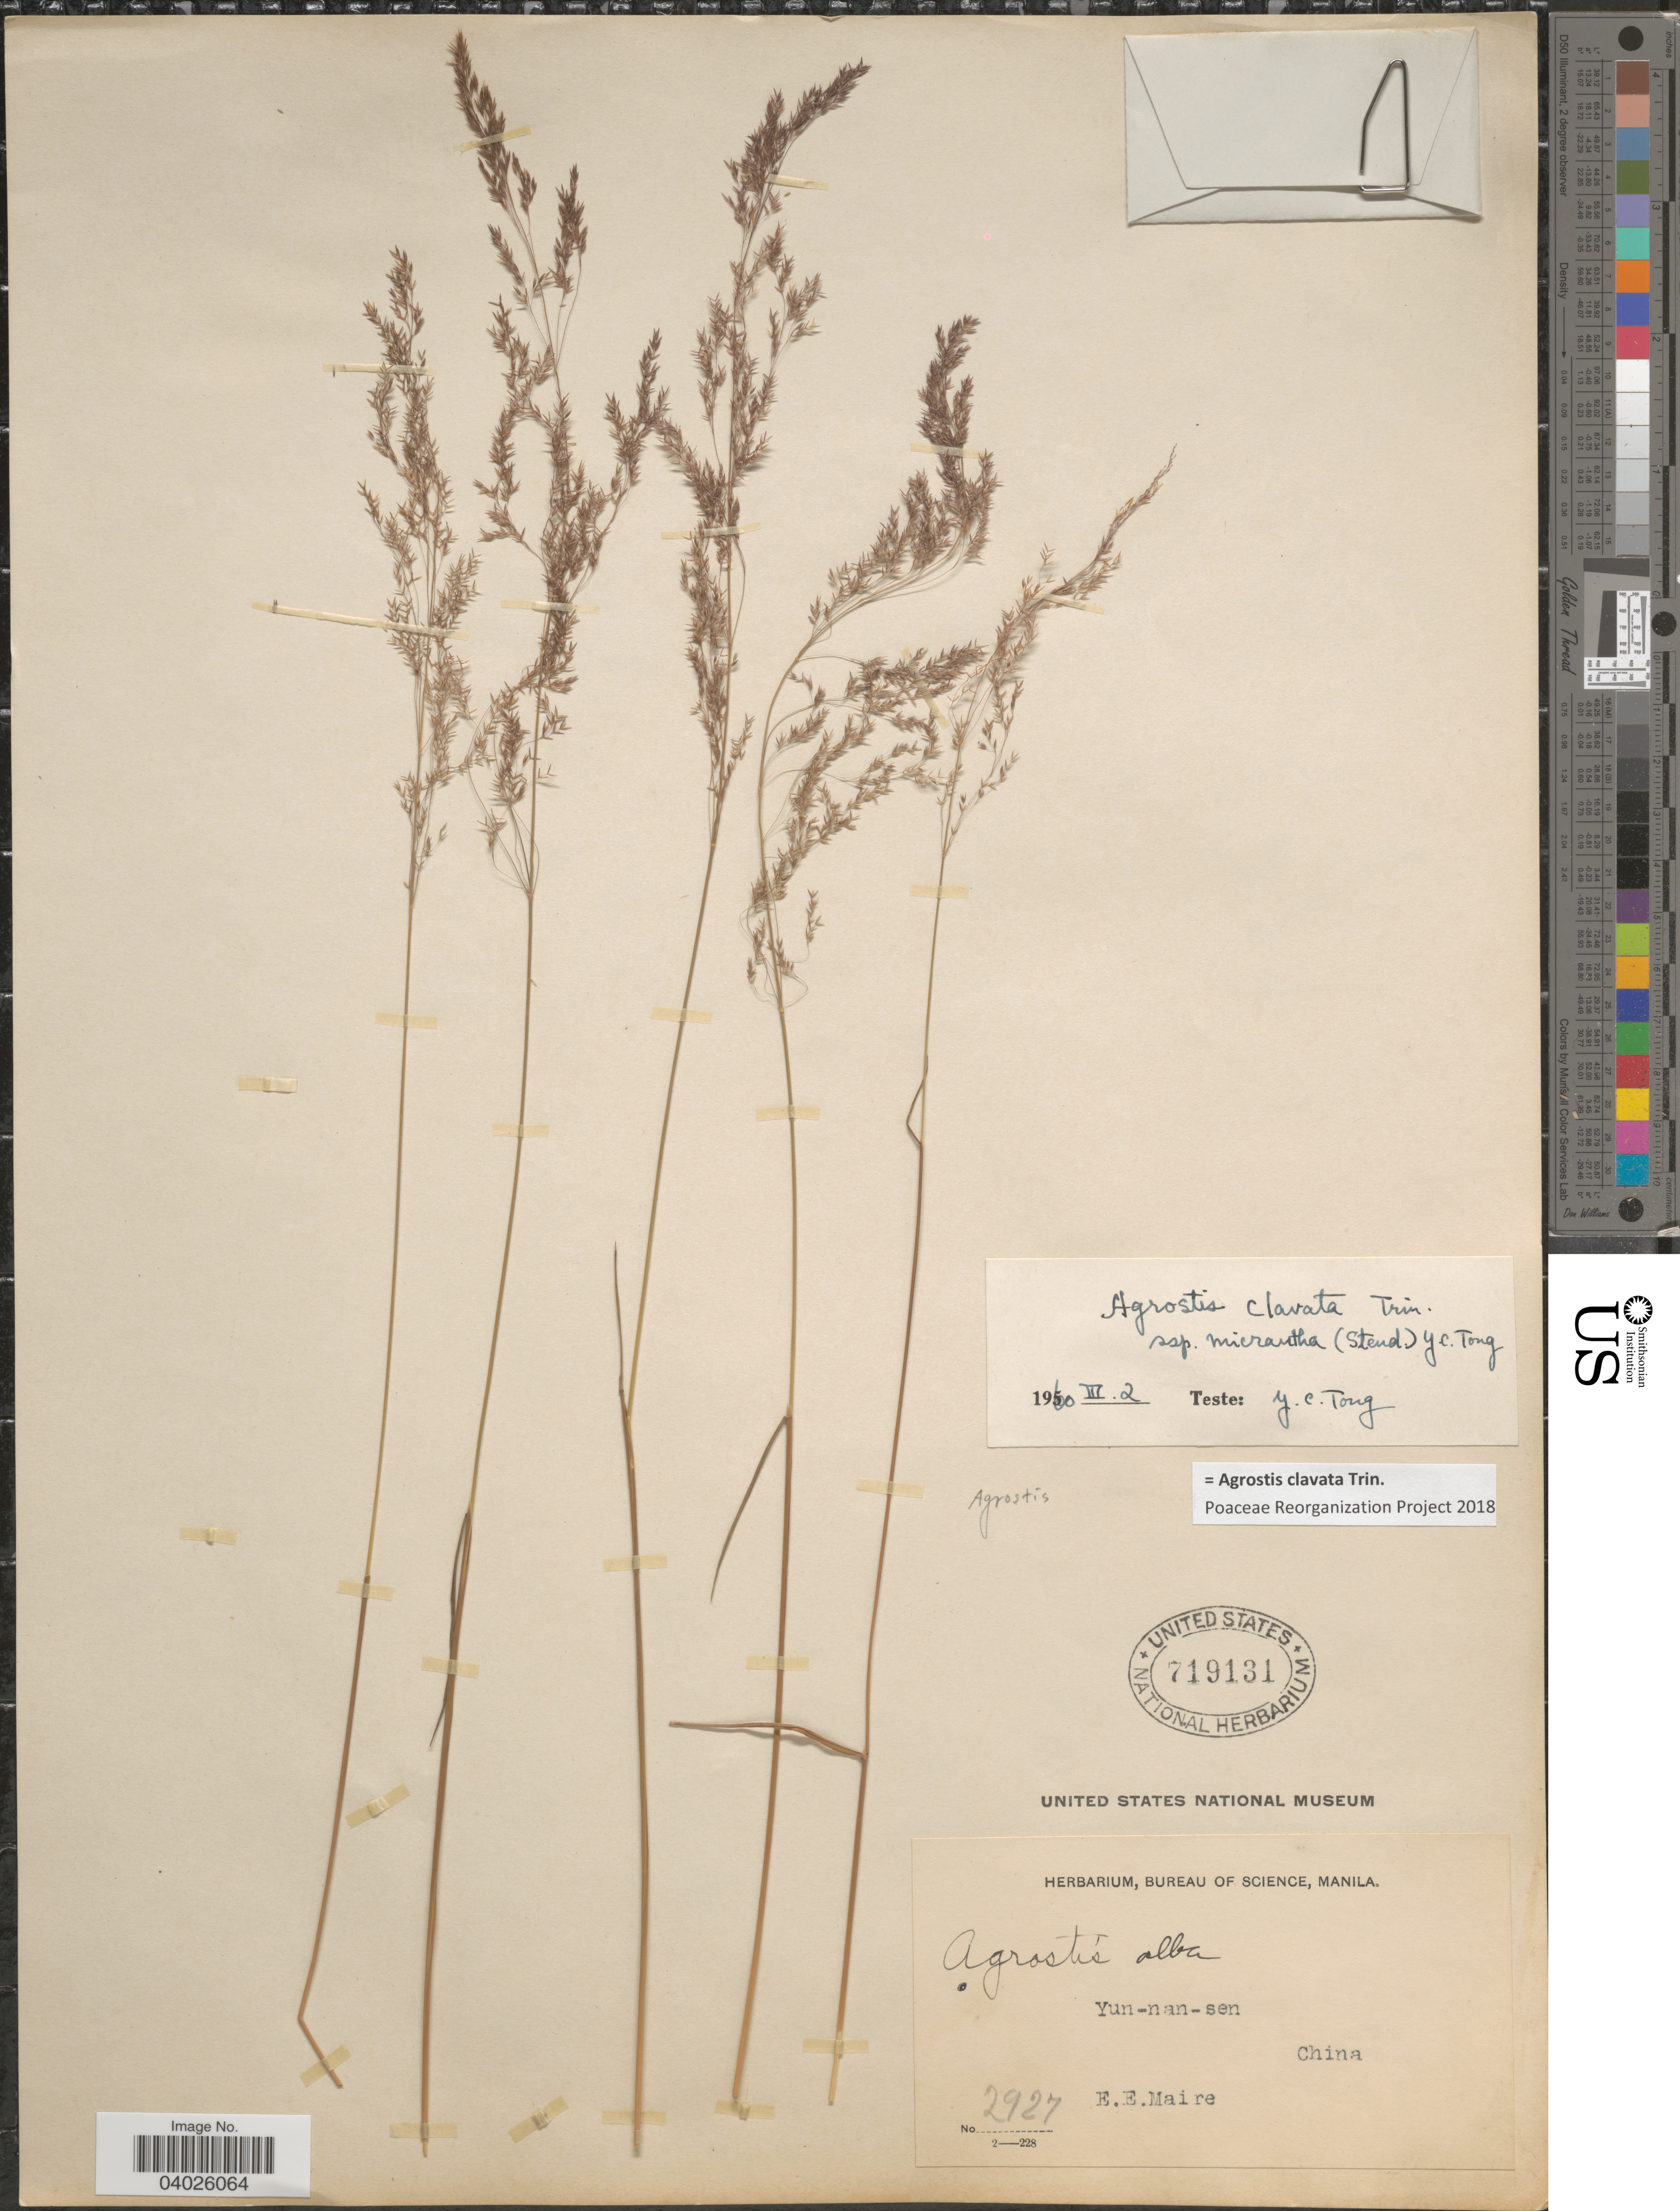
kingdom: Plantae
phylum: Tracheophyta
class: Liliopsida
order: Poales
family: Poaceae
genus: Agrostis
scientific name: Agrostis clavata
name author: Trin.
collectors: E. E. Maire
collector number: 2927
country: China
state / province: Yunnan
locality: Yun-nan-sen.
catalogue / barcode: US 719131